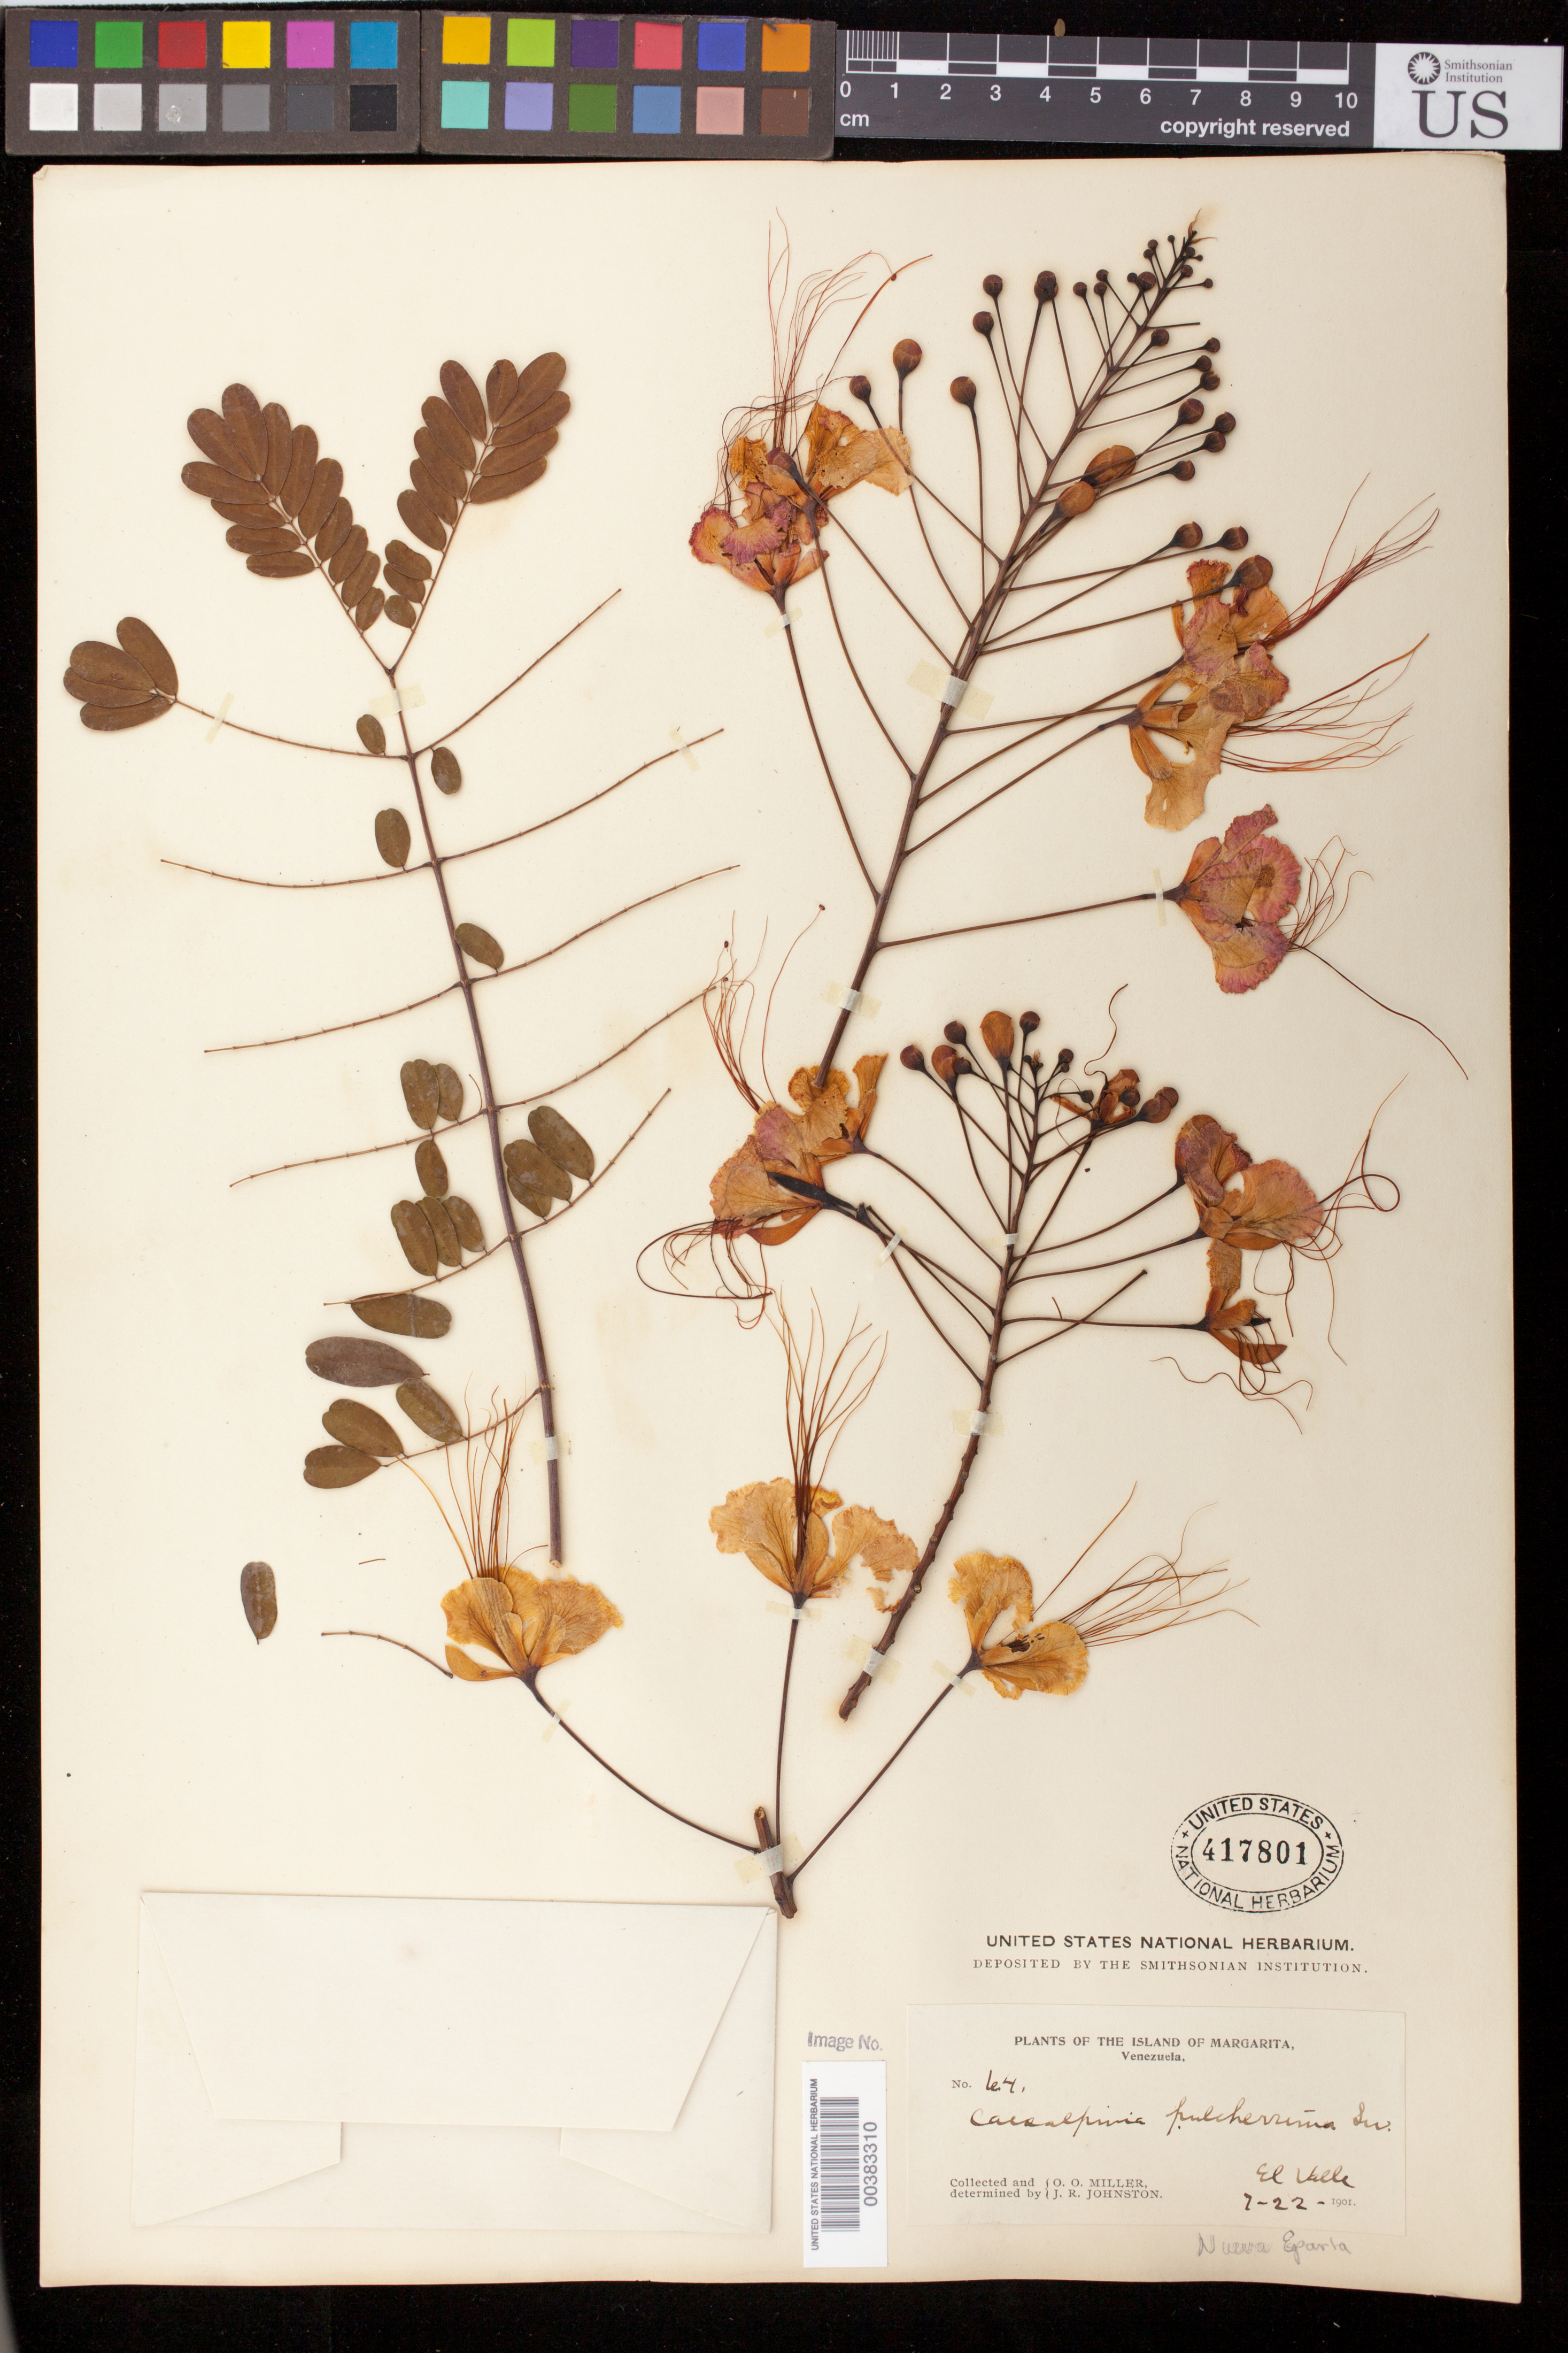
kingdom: Plantae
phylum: Tracheophyta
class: Magnoliopsida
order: Fabales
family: Fabaceae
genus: Caesalpinia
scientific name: Caesalpinia pulcherrima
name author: (L.) Sw.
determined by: Miller, O. O.; Johnston, J. R.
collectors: O. O. Miller & J. Johnston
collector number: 64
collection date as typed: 22 Jul 1901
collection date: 1901-07-22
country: Venezuela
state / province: Nueva Esparta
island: Margarita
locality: El Valle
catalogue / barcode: US 417801